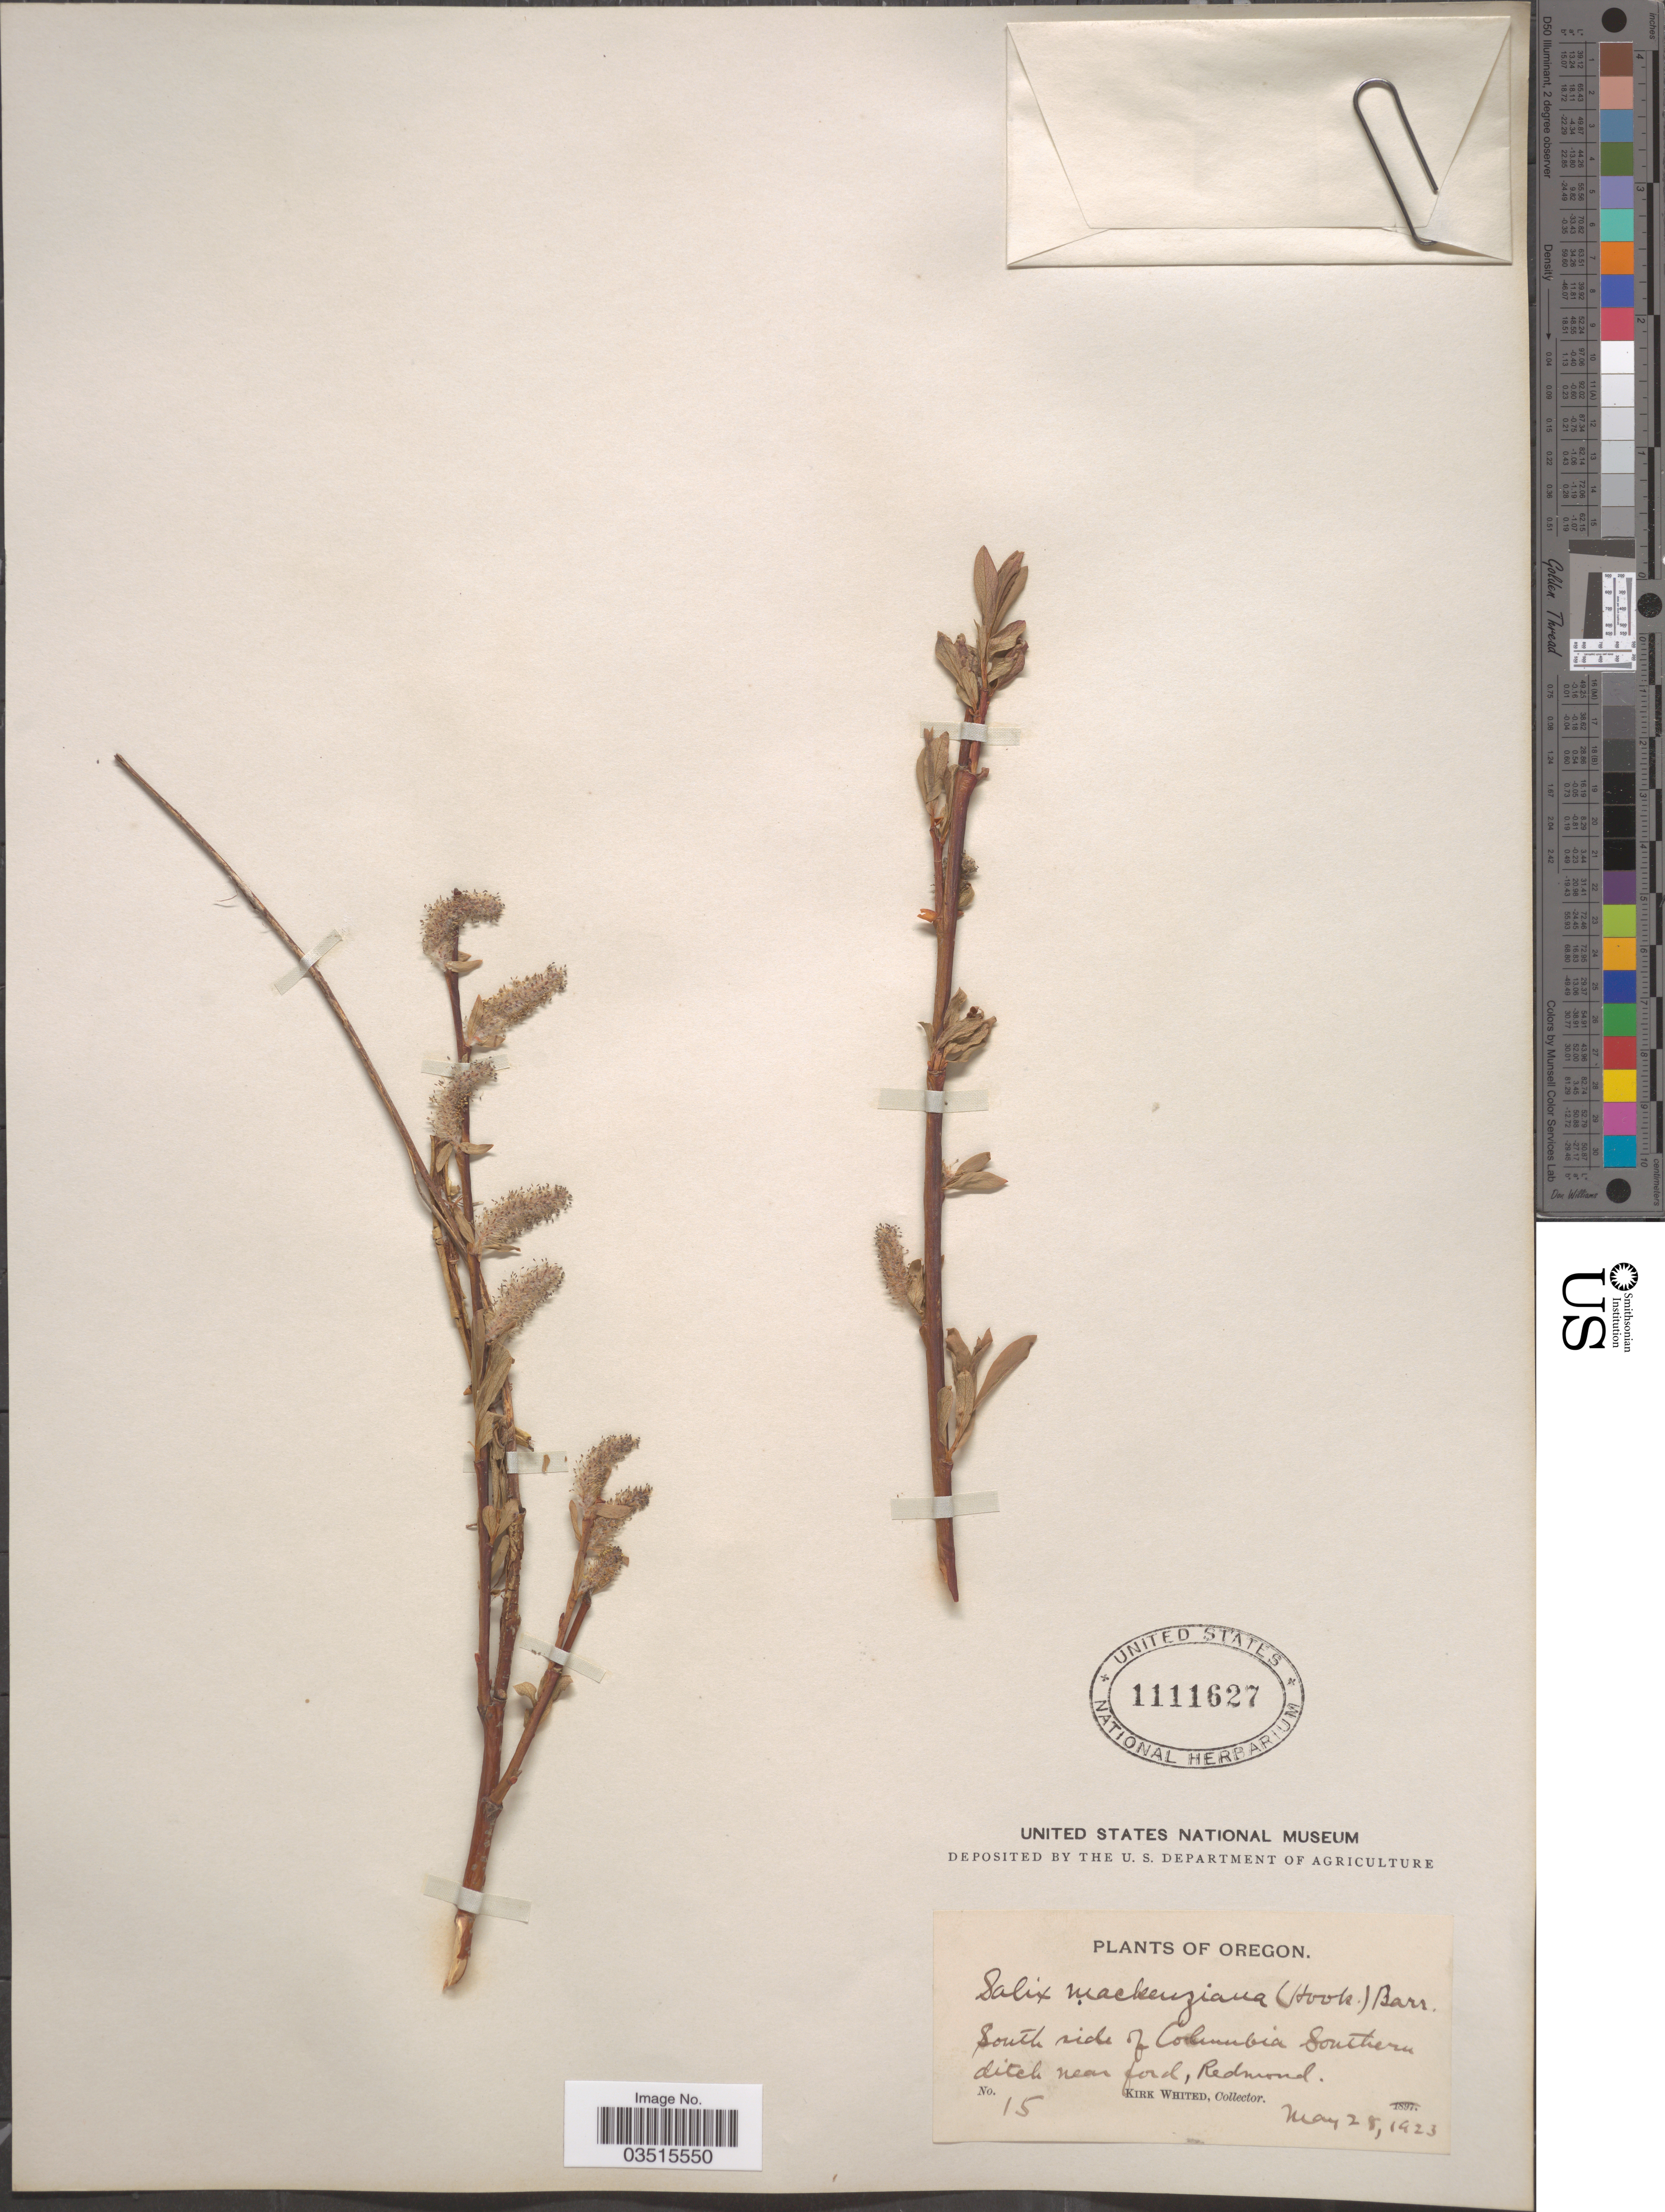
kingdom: Plantae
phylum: Tracheophyta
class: Magnoliopsida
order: Malpighiales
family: Salicaceae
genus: Salix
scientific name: Salix mackenziana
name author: (Hook.) Barratt ex Hook.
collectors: K. Whited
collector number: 15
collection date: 1923-05-28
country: United States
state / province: Oregon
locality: South side of Columbia Southern ditch near ford, Redmond.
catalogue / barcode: US 1111627